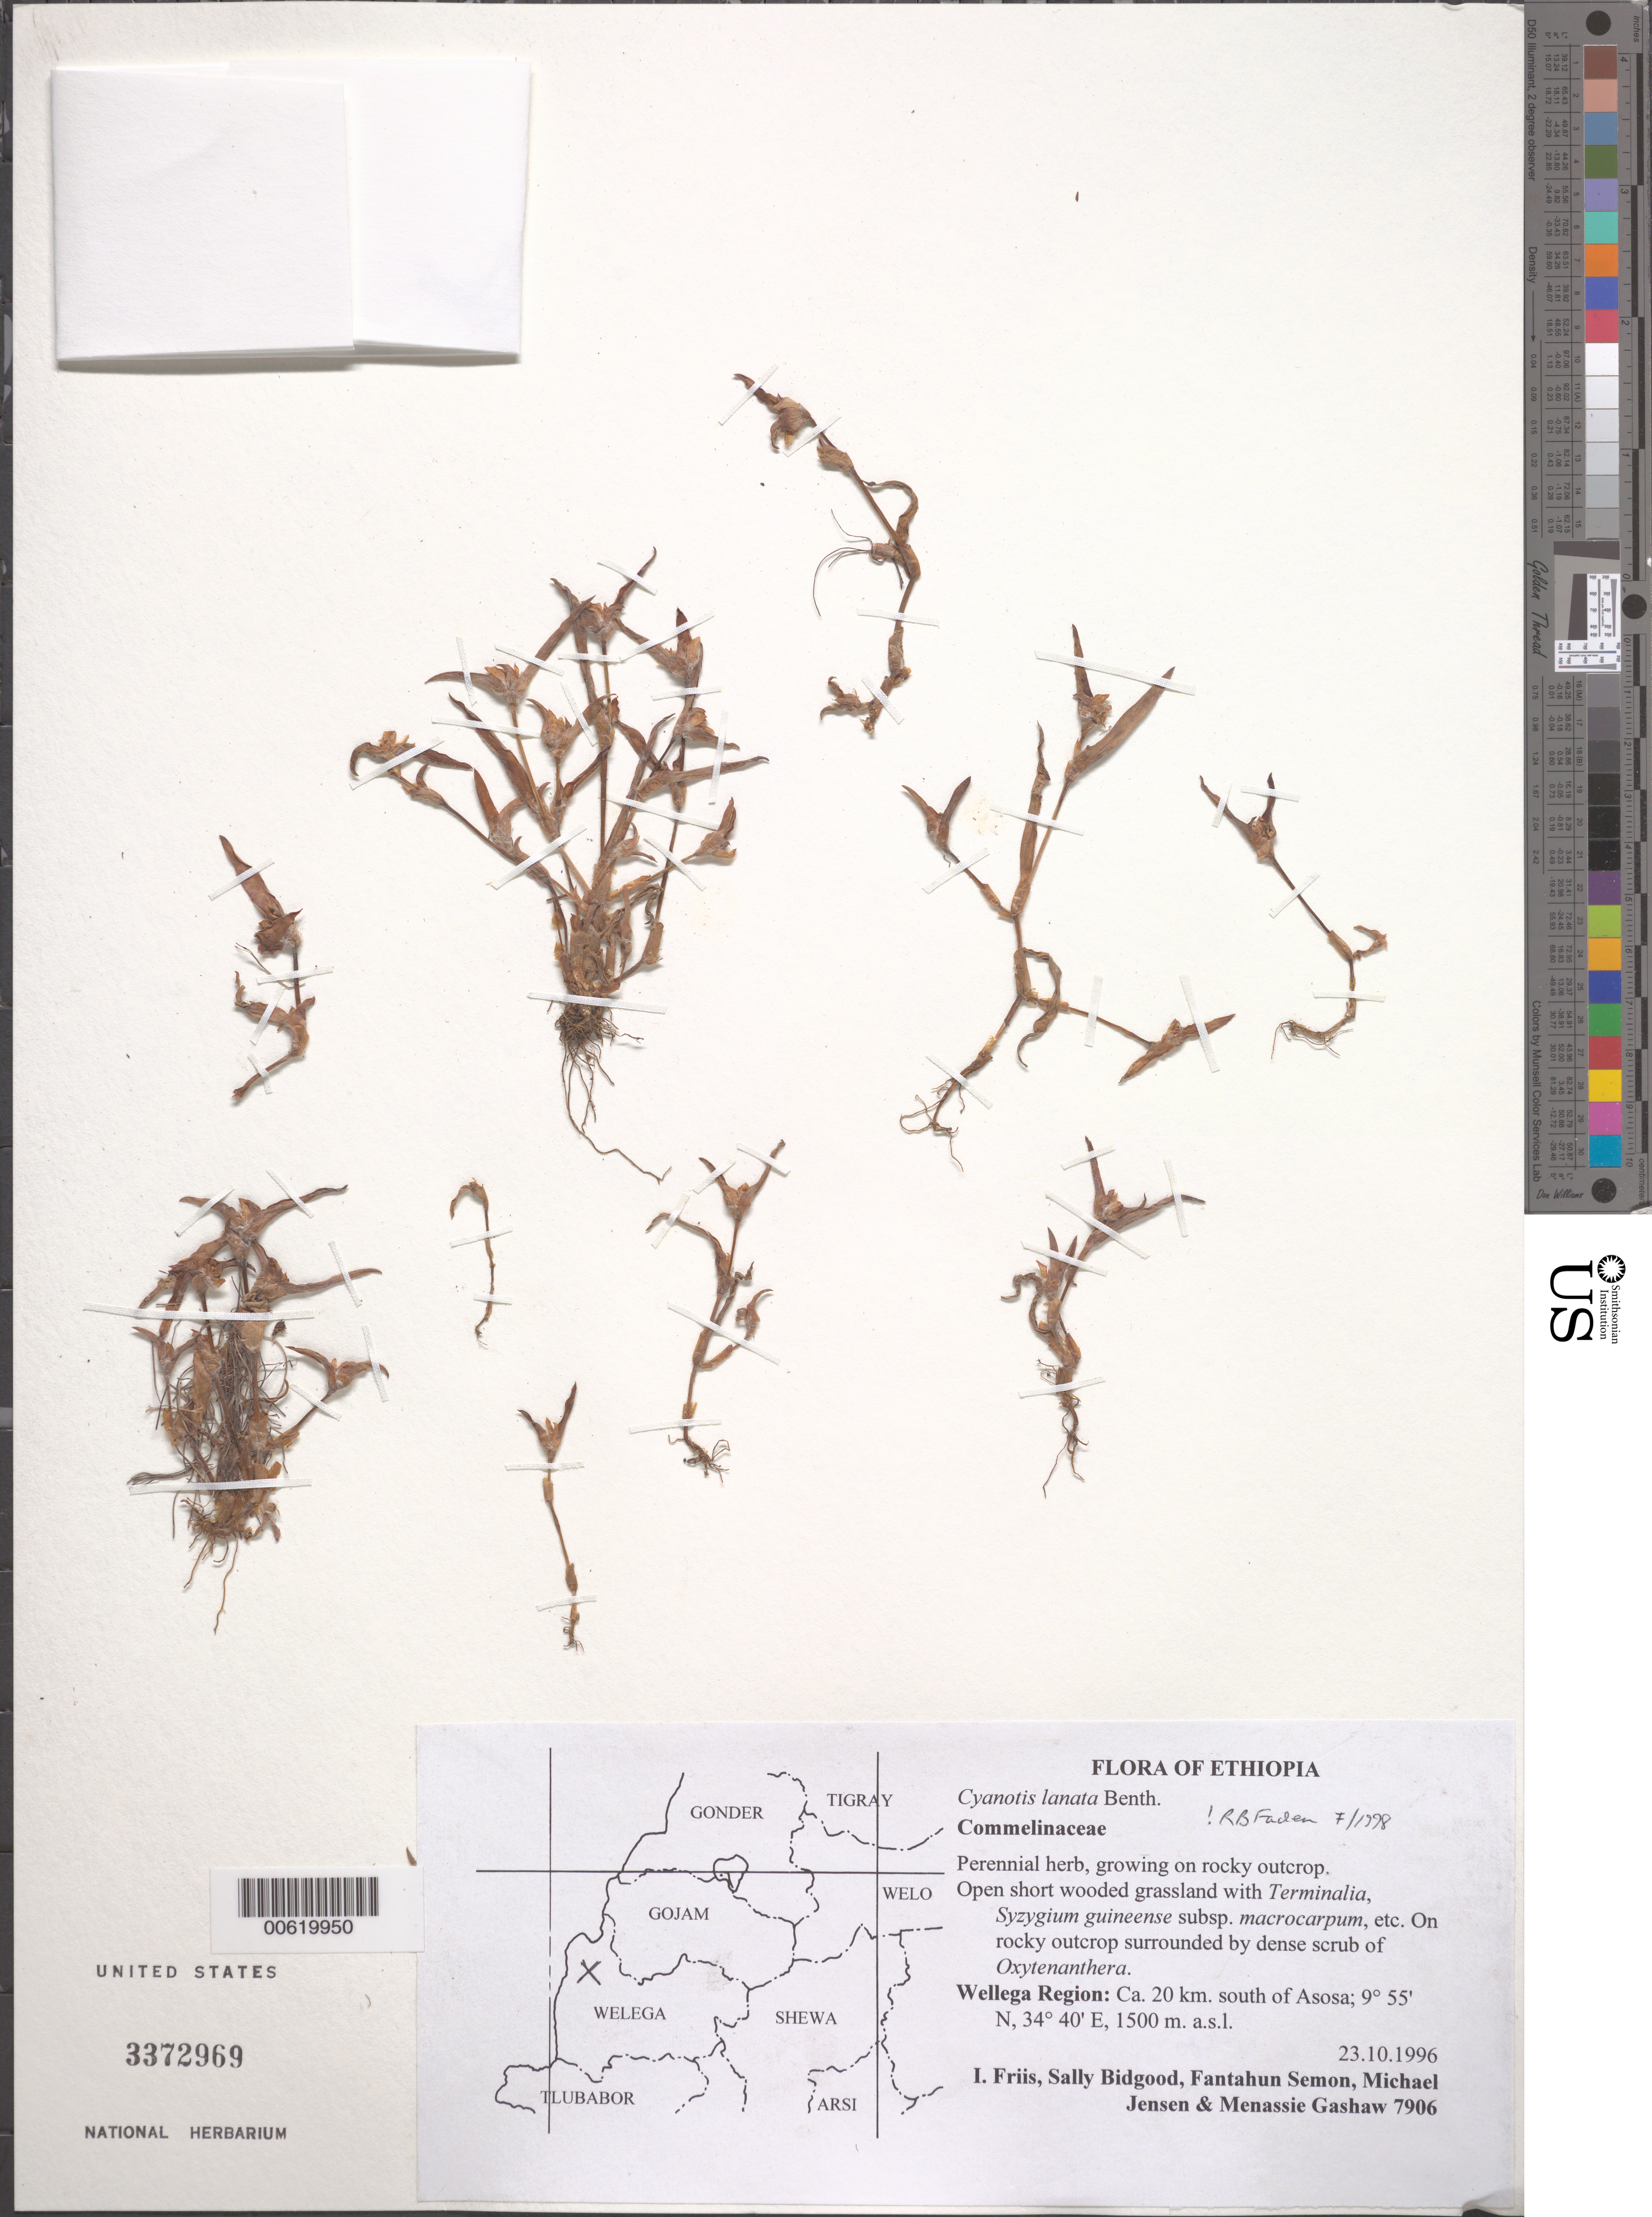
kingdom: Plantae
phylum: Tracheophyta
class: Liliopsida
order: Commelinales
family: Commelinaceae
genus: Cyanotis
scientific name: Cyanotis lanata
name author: Benth.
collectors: I. Friis, S. Bidgood, F. Semon, M. Jensen & M. Gashaw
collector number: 7906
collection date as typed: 23 Oct 1996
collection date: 1996-10-23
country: Ethiopia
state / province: Oromiya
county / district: Welega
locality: Wellega reg, s of asosa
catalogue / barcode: US 3372969